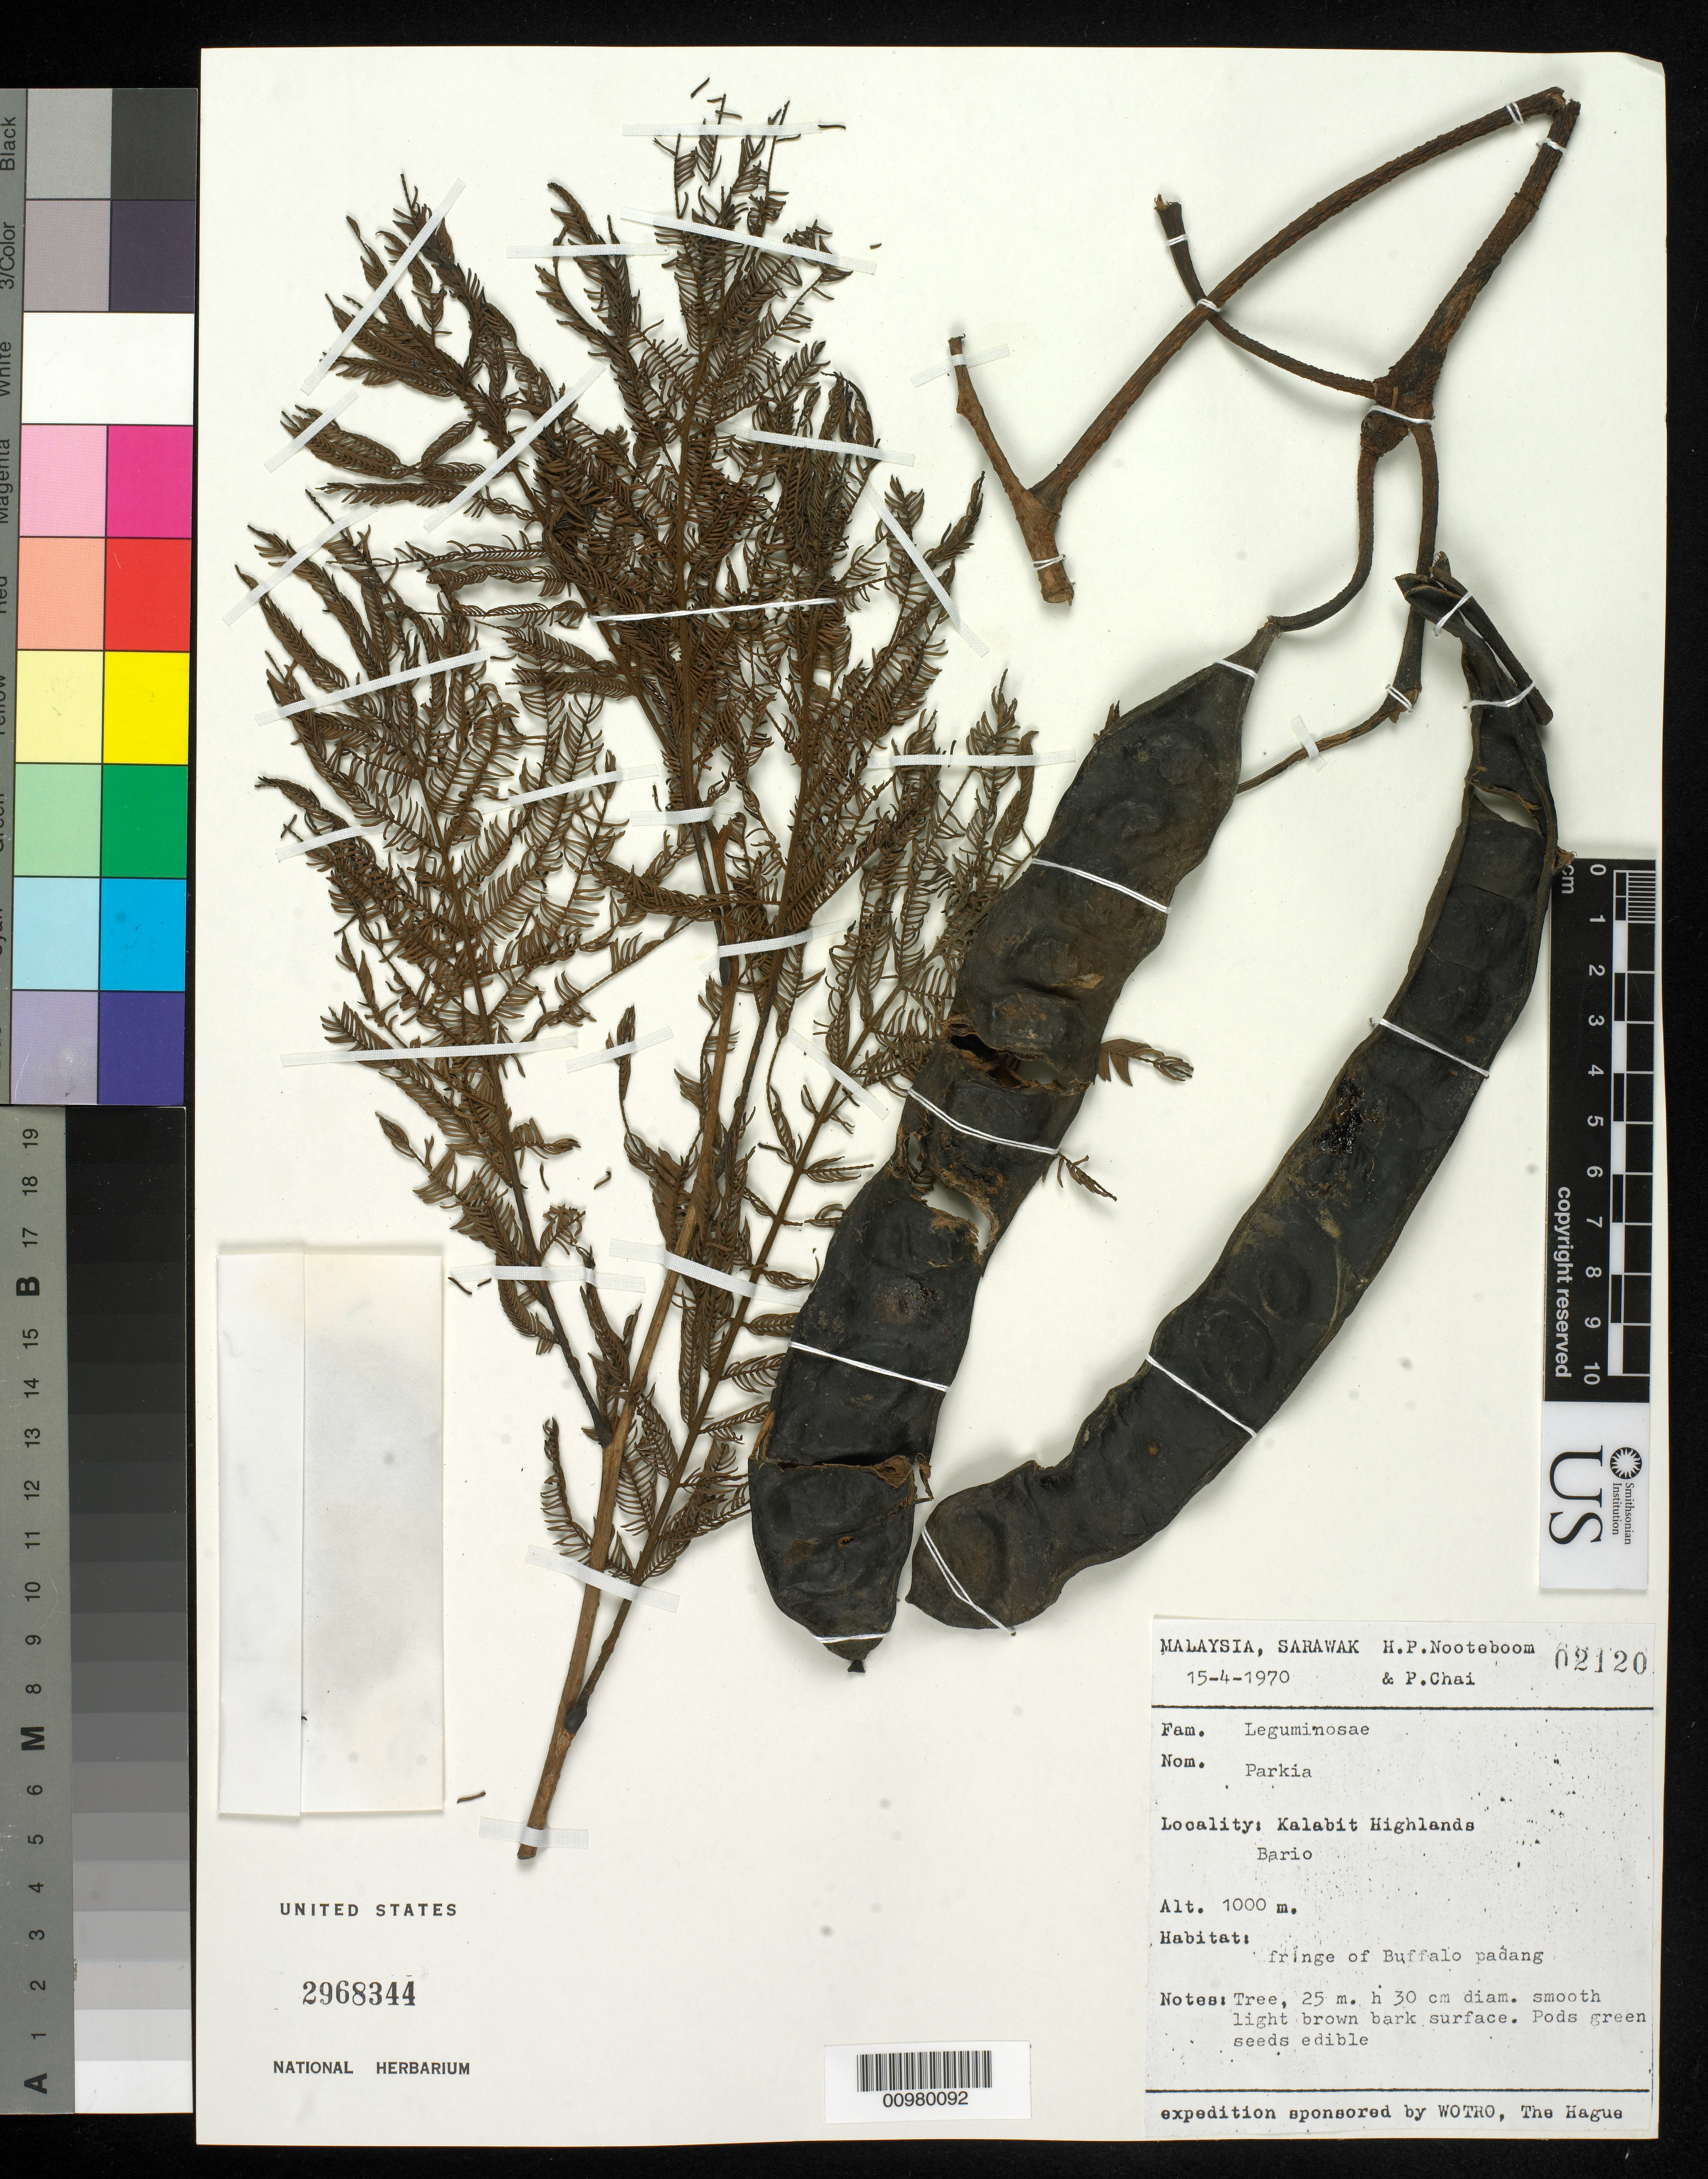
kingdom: Plantae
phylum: Tracheophyta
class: Magnoliopsida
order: Fabales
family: Fabaceae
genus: Parkia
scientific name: Parkia sp.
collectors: H. P. Nooteboom & P. Chai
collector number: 02120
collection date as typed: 15 Apr 1970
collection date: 1970-04-15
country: Malaysia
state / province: Sarawak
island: Borneo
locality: Kalabit Highlands, Bario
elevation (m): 1000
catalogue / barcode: US 2968344